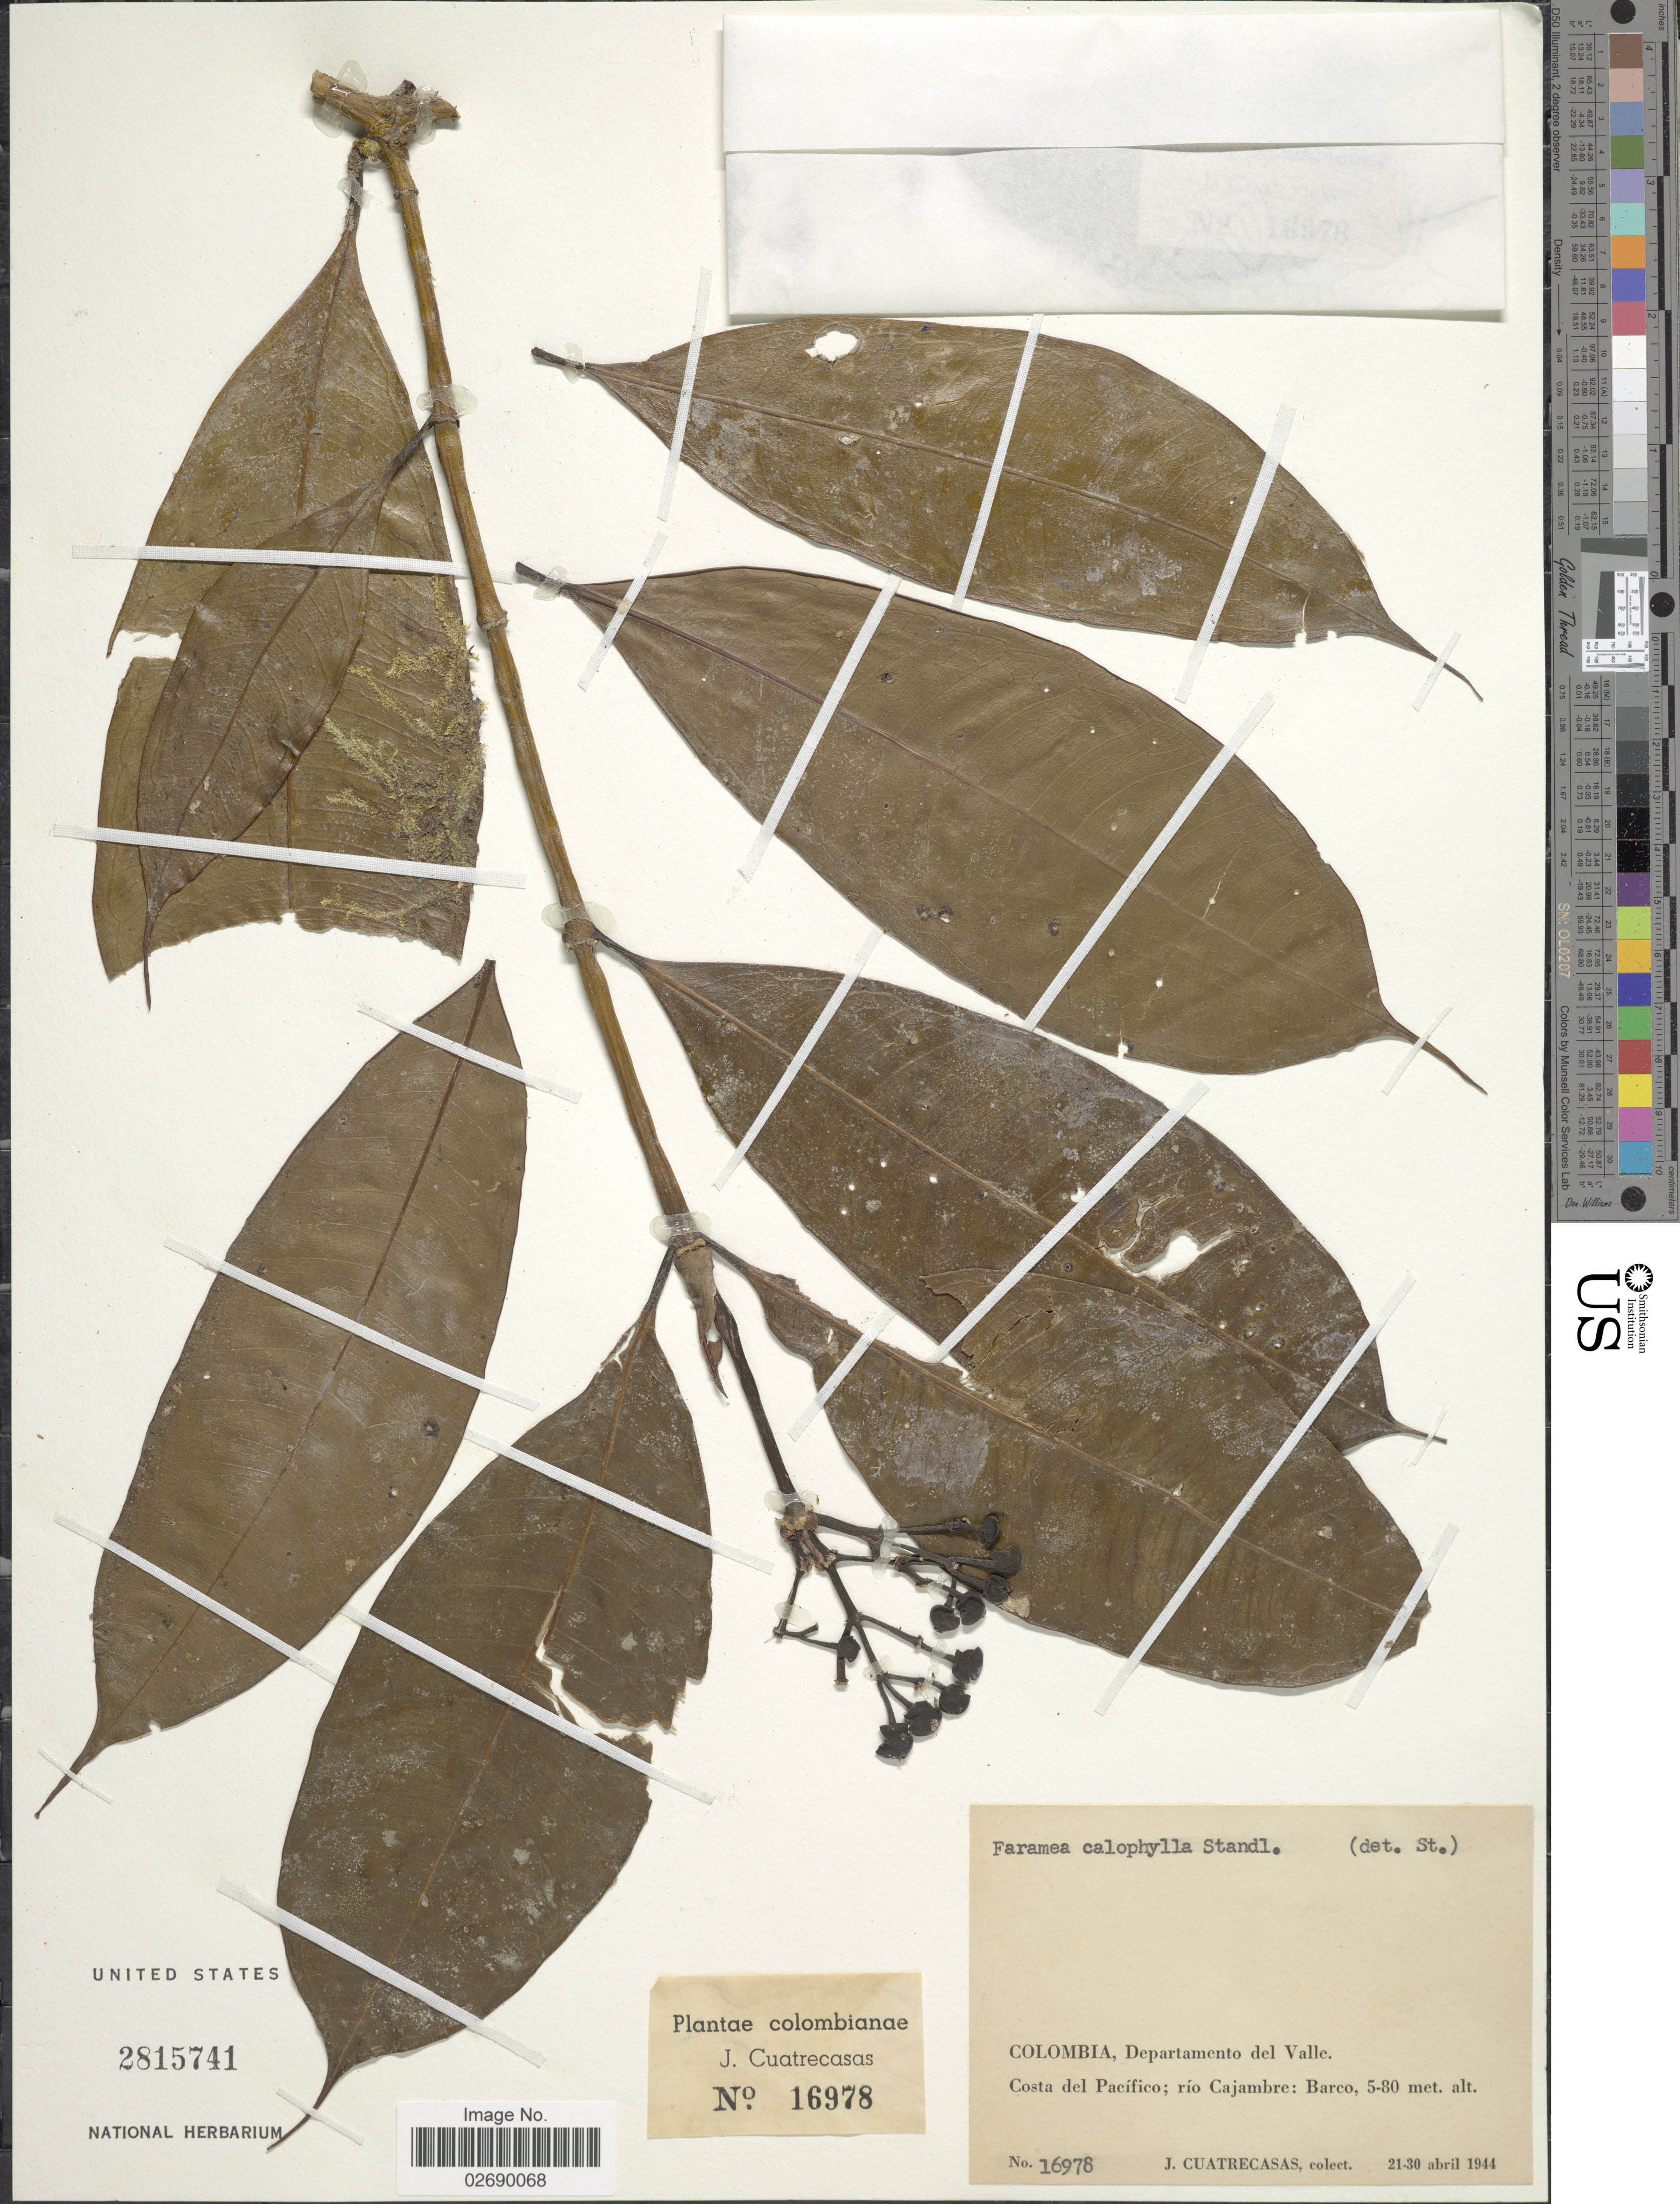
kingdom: Plantae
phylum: Tracheophyta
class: Magnoliopsida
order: Gentianales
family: Rubiaceae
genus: Faramea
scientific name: Faramea calophylla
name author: Standl.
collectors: J. Cuatrecasas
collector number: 16978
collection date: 1944-04-21/1944-04-30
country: Colombia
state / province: Valle del Cauca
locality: Departamento del Valle. Costa del Pacifico; rio Cajambre. Barco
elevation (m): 5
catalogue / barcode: US 2815741